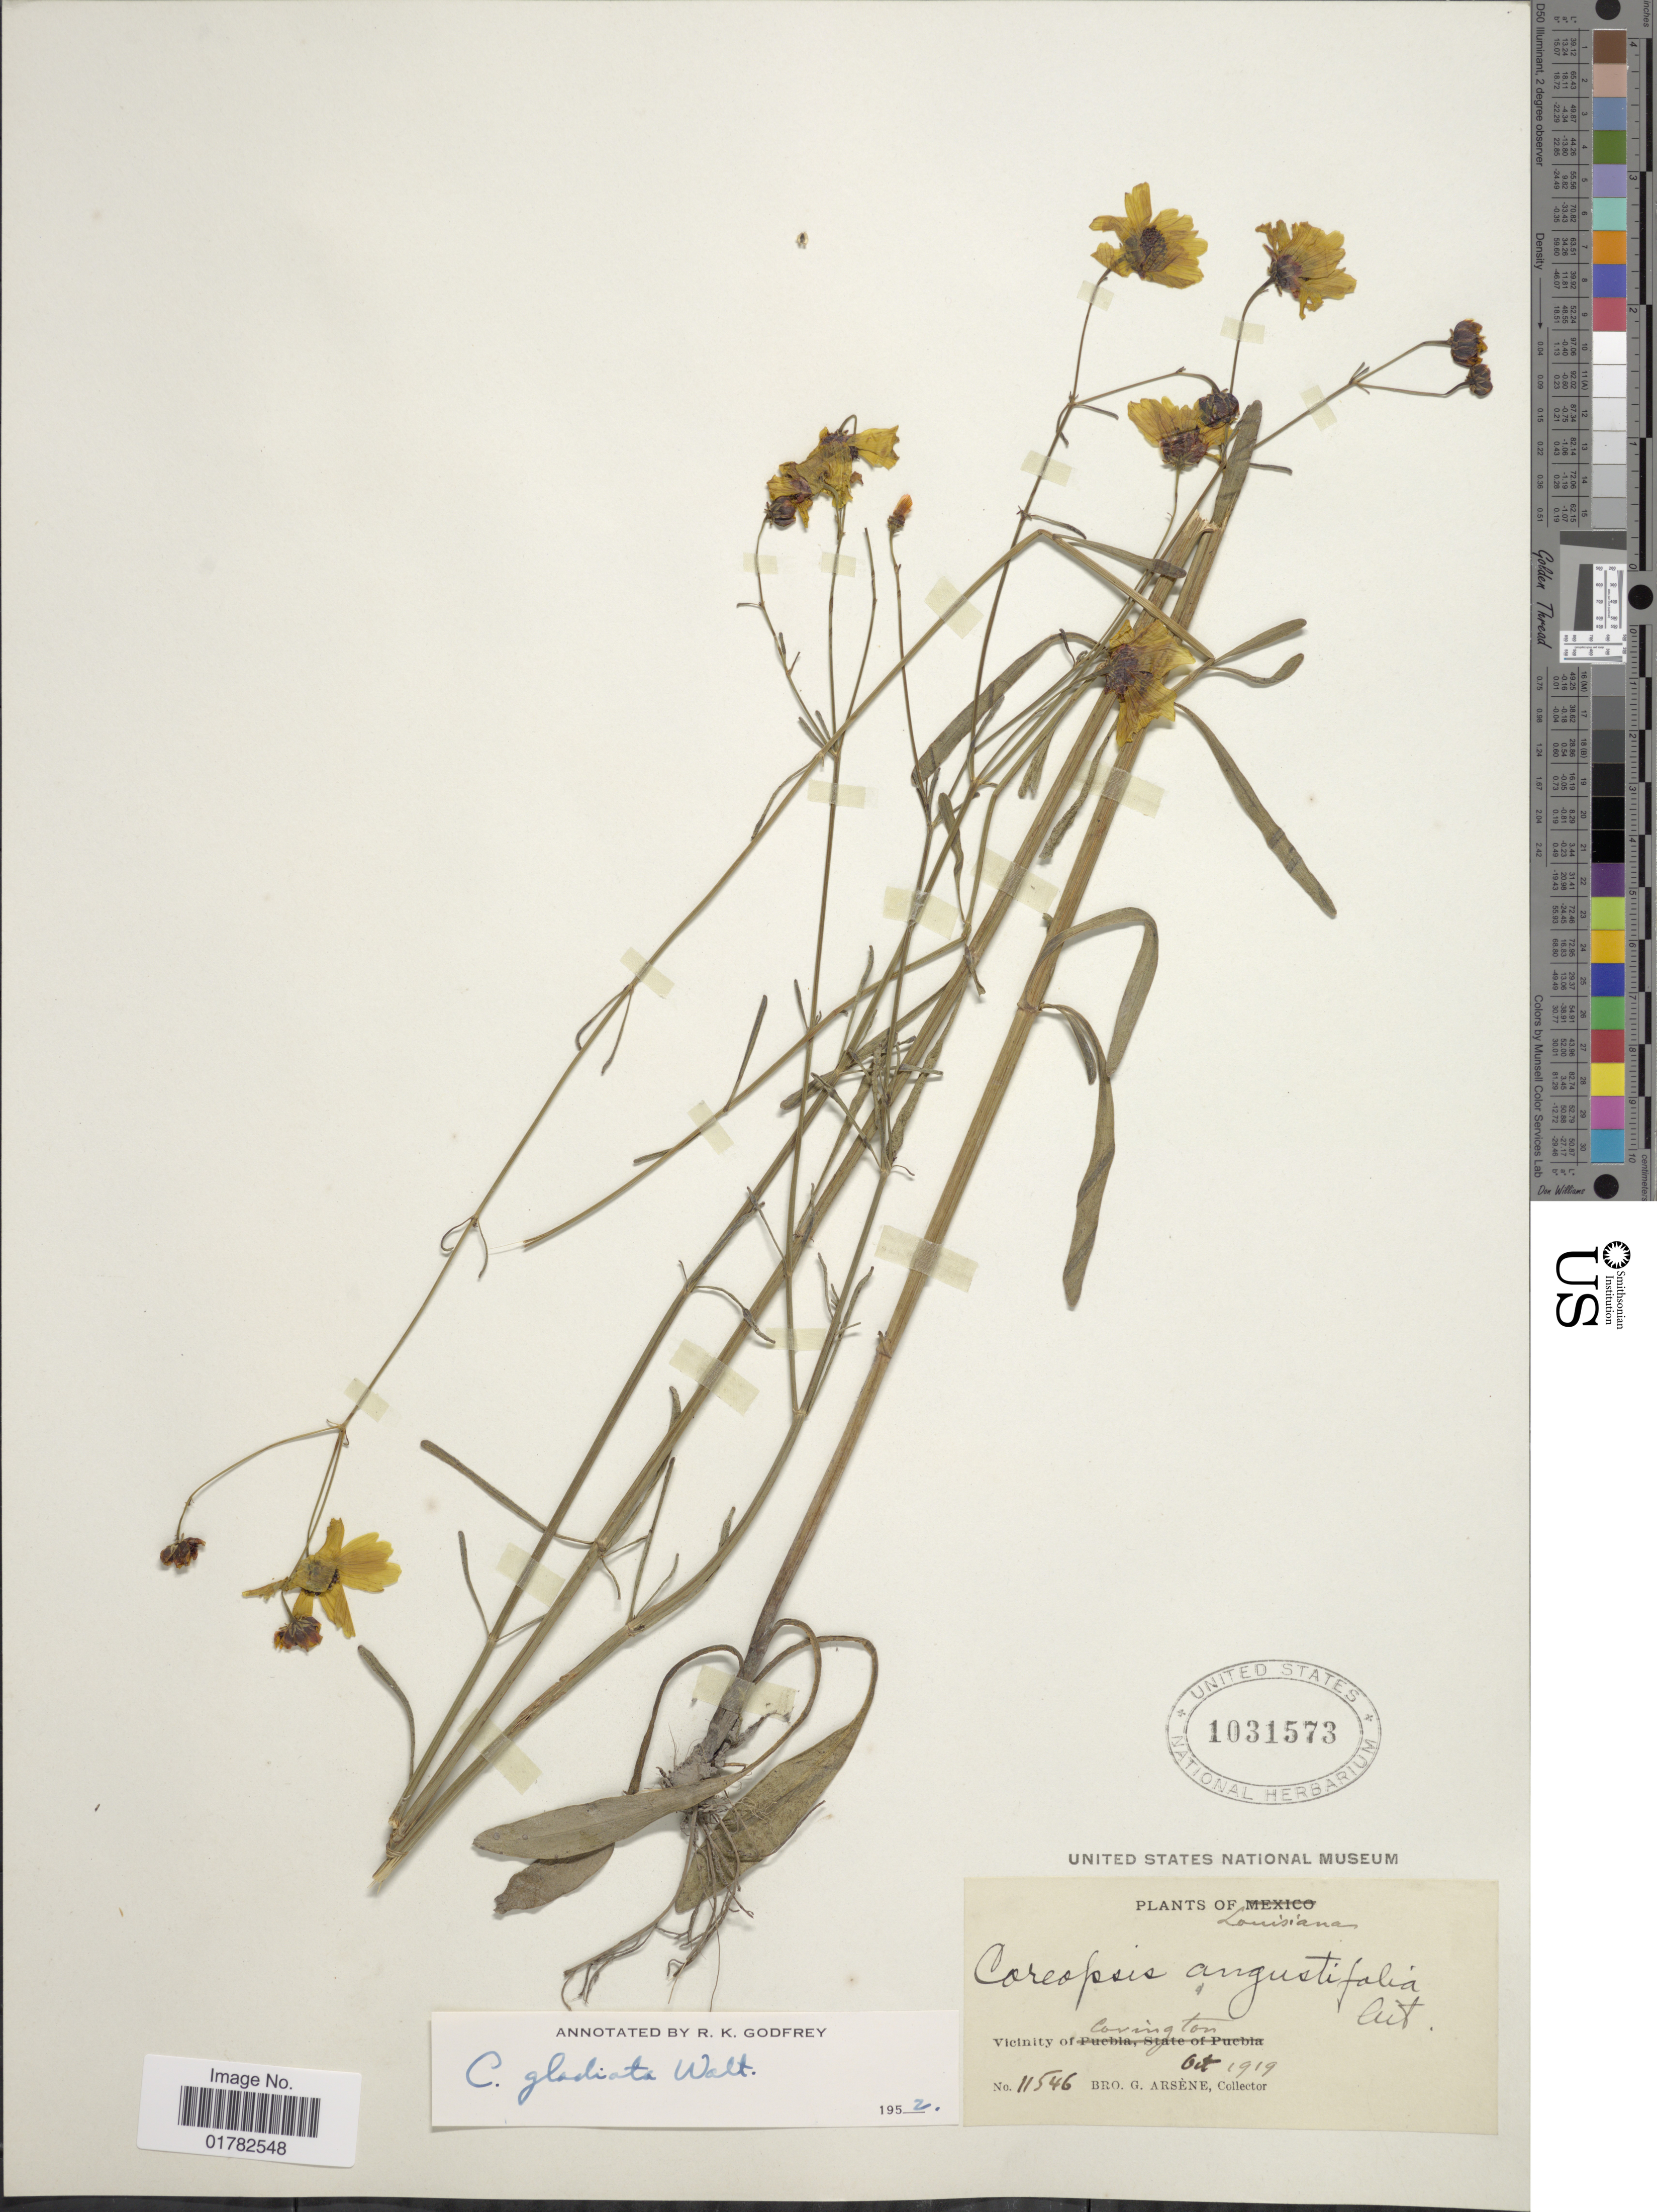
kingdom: Plantae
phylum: Tracheophyta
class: Magnoliopsida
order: Asterales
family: Asteraceae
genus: Coreopsis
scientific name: Coreopsis gladiata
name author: Walter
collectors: Bro. G. Arsène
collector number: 11546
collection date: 1919-10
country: United States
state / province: Louisiana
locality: Vicinity of Covington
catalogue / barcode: US 1031573